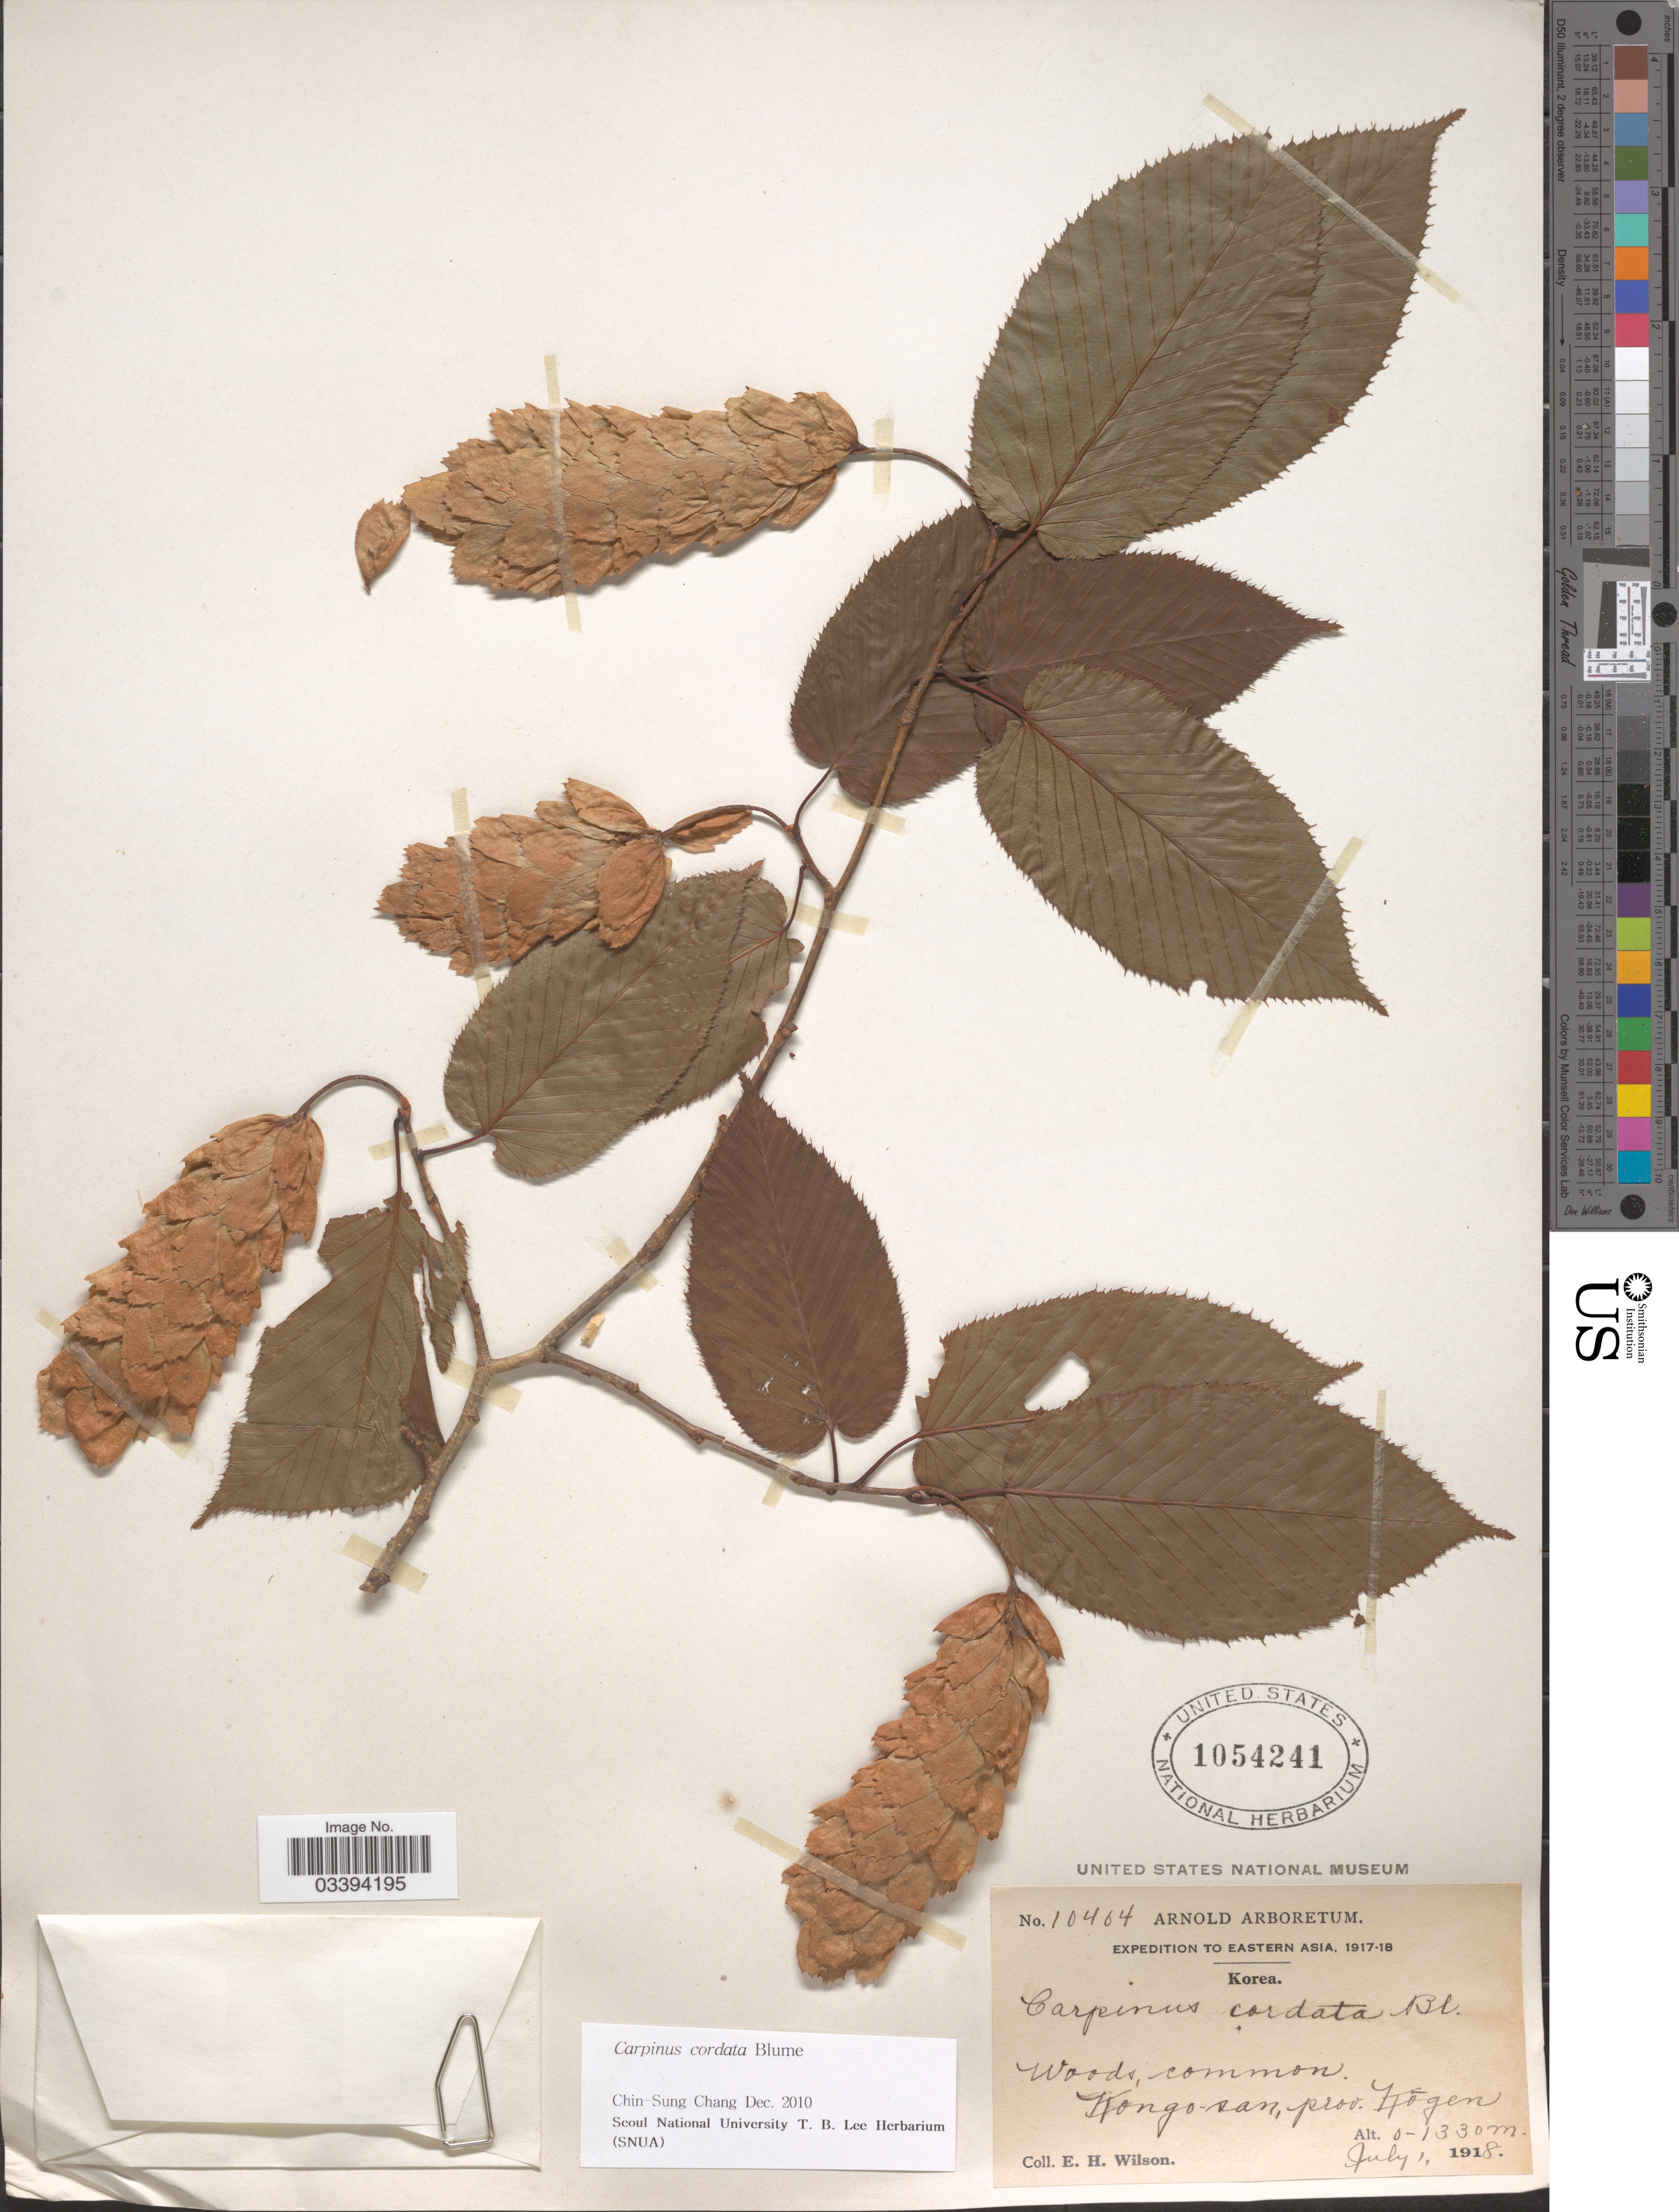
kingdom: Plantae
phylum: Tracheophyta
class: Magnoliopsida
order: Fagales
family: Betulaceae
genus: Carpinus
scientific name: Carpinus cordata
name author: Blume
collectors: E. Wilson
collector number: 10404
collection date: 1918-07-01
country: North Korea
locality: Kongo-san, prov. Kógen.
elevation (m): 0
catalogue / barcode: US 1054241